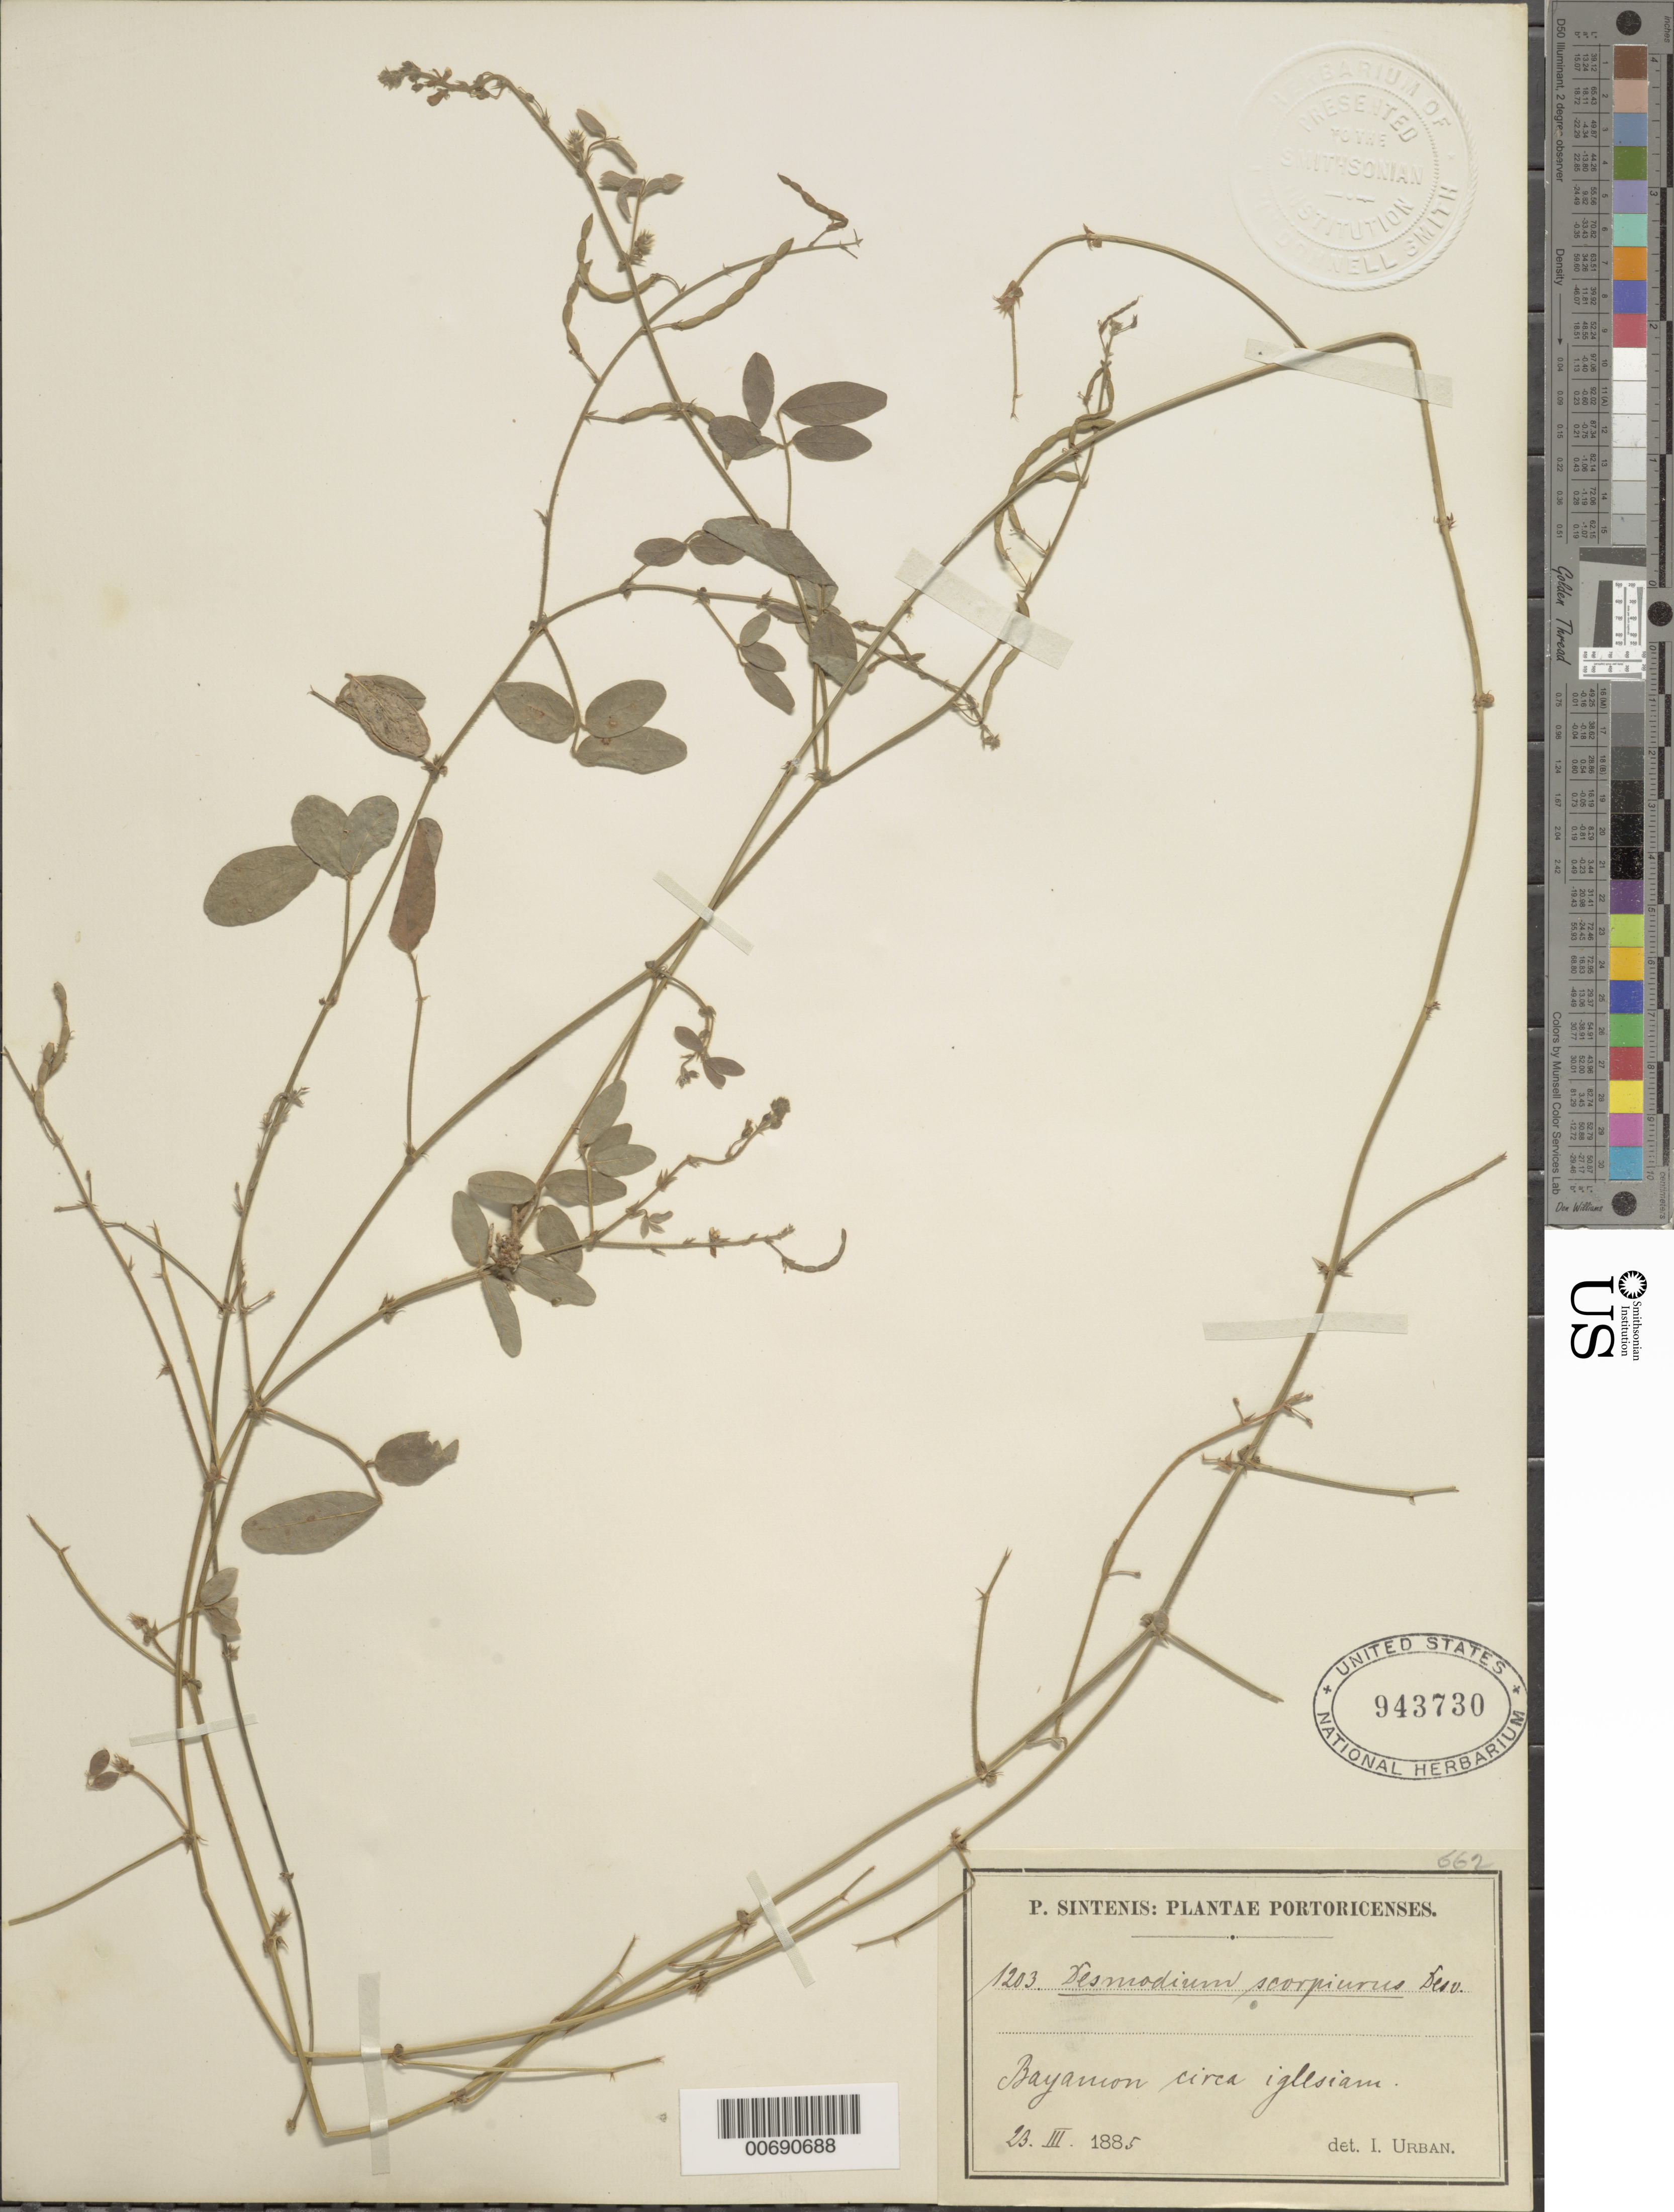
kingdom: Plantae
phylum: Tracheophyta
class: Magnoliopsida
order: Fabales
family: Fabaceae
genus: Desmodium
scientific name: Desmodium scorpiurus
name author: (Sw.) Desv. ex DC.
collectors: P. Sintenis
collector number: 1203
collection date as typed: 23 Mar 1885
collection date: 1885-03-23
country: Puerto Rico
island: Greater Antilles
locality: Bayamon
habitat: circa iglesiam.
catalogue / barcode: US 943730